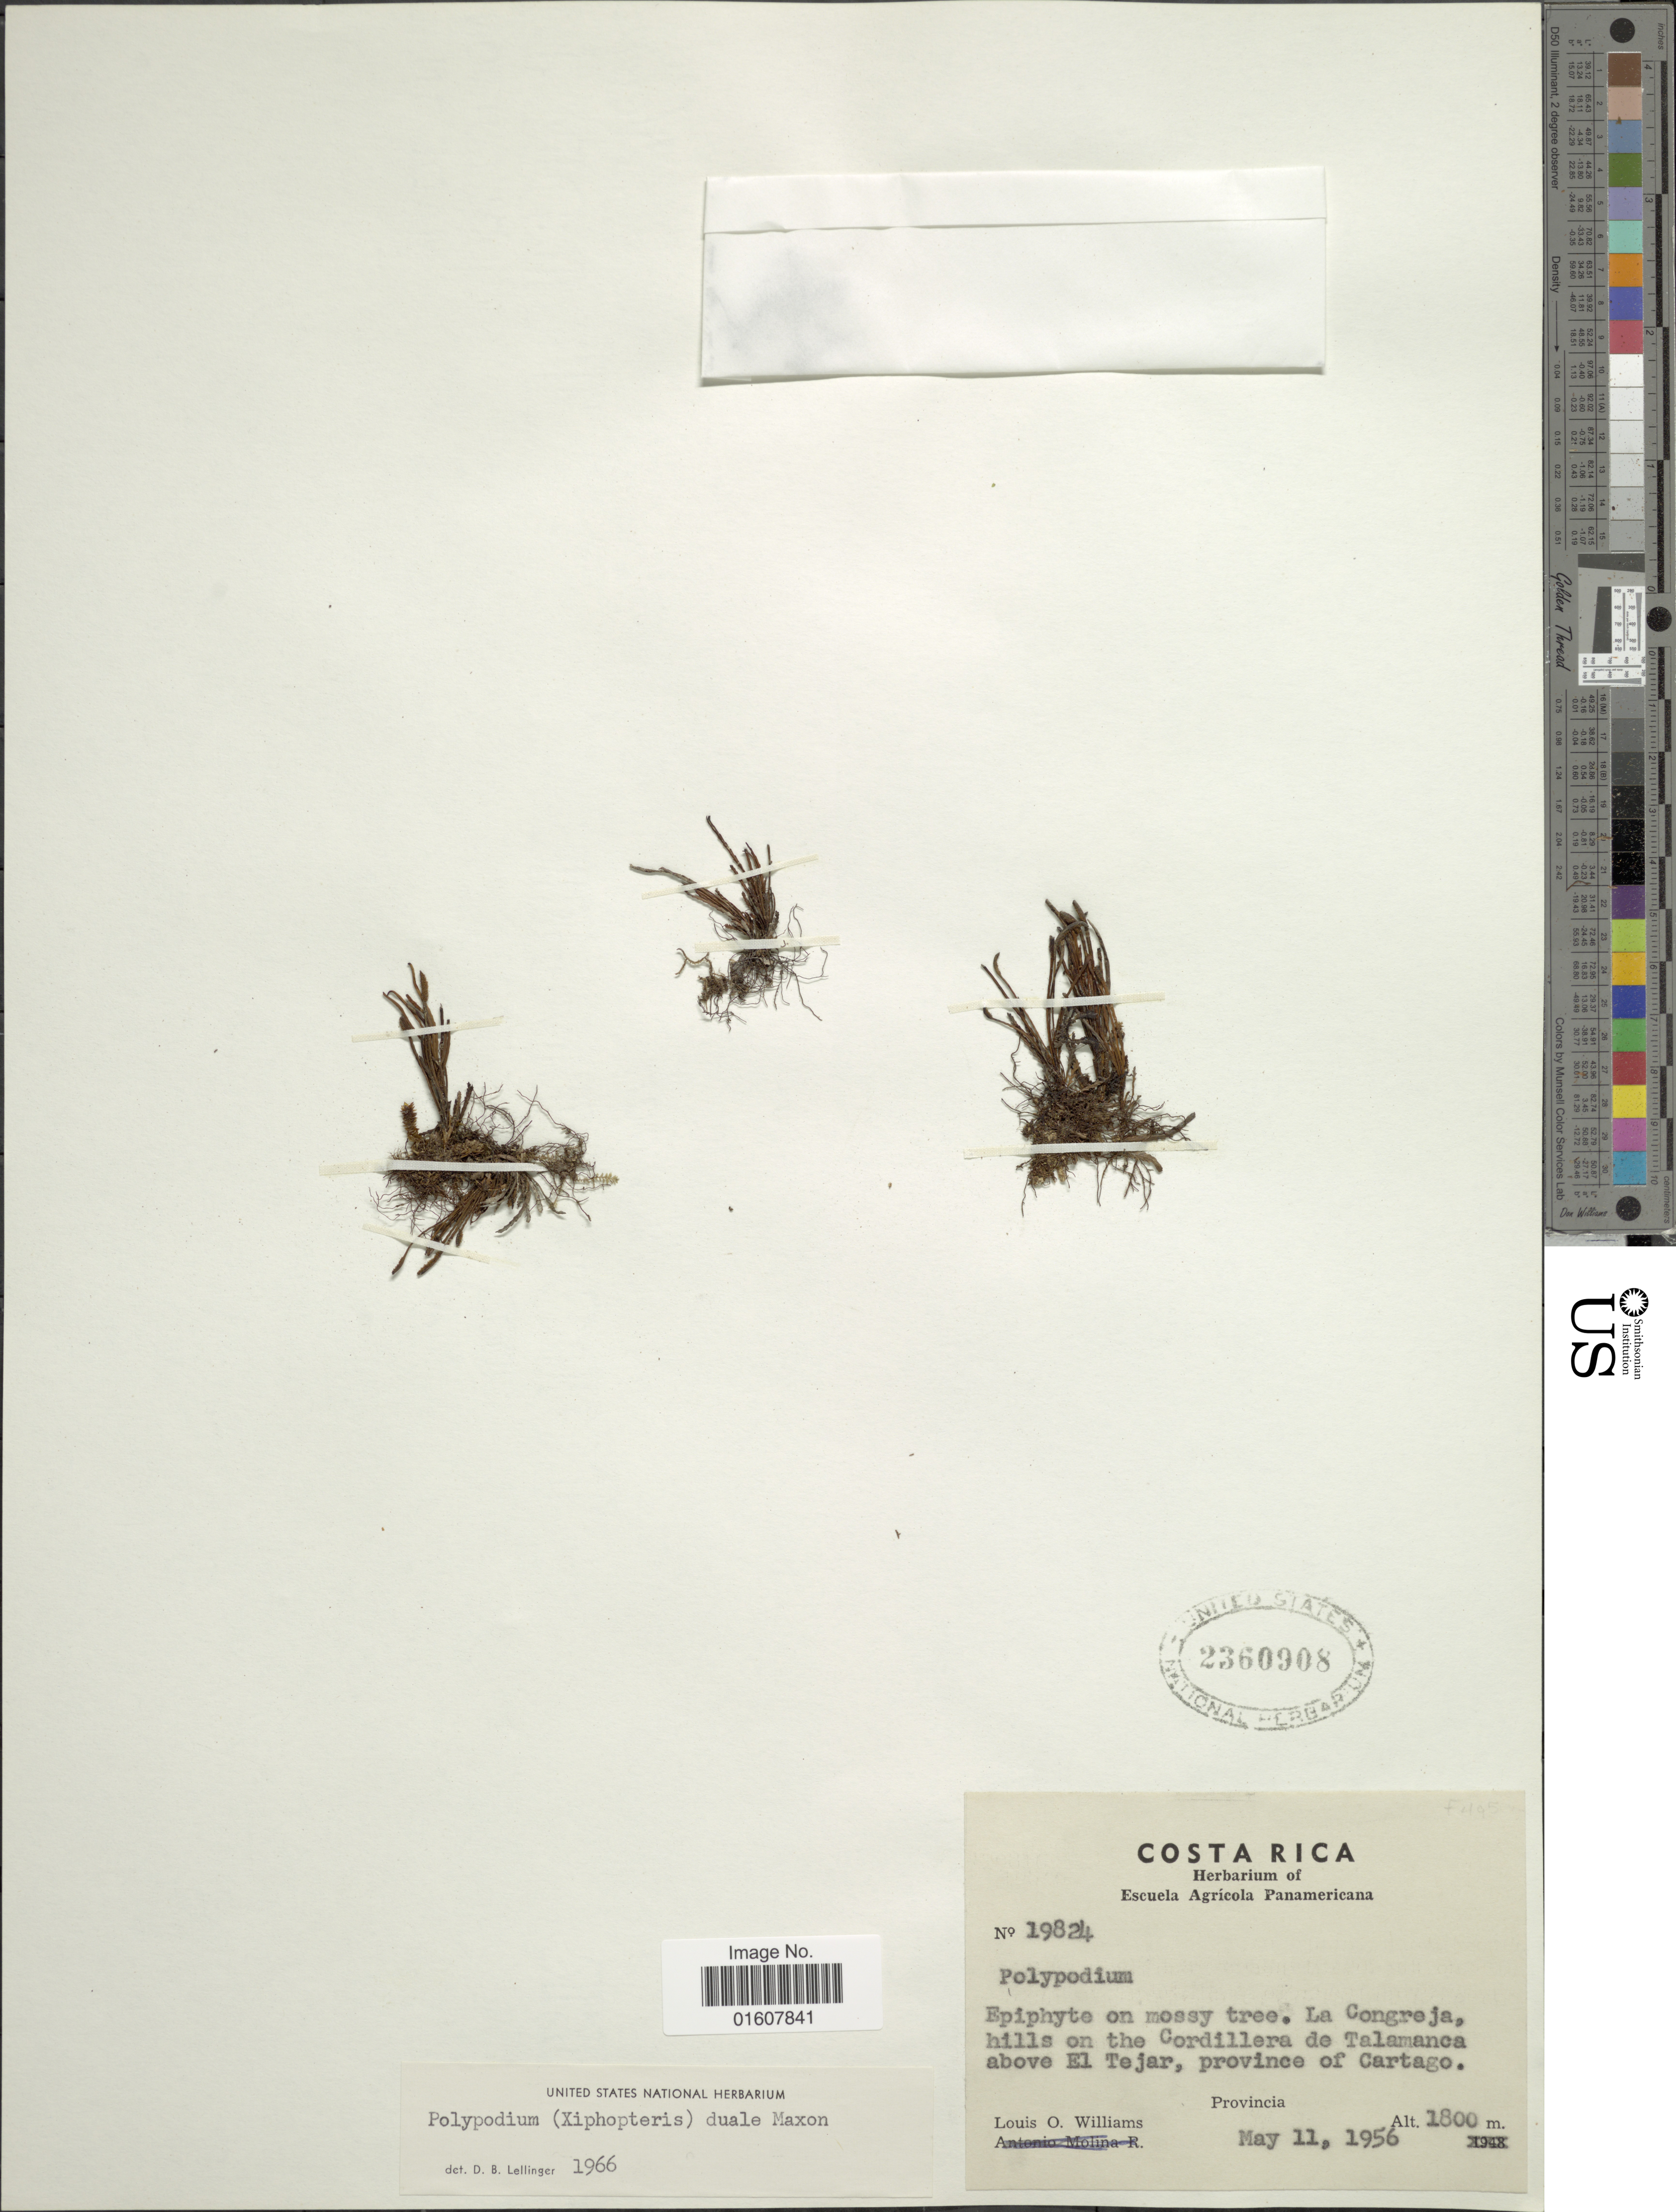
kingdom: Plantae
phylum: Tracheophyta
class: Polypodiopsida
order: Polypodiales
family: Polypodiaceae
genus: Cochlidium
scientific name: Cochlidium serrulatum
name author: (Sw.) L.E. Bishop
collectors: L. O. Williams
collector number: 19824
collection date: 1956-05-11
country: Costa Rica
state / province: Cartago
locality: La Congreja, hills on the Cordillera de Talamanca above El Tejar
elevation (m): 1800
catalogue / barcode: US 2360908